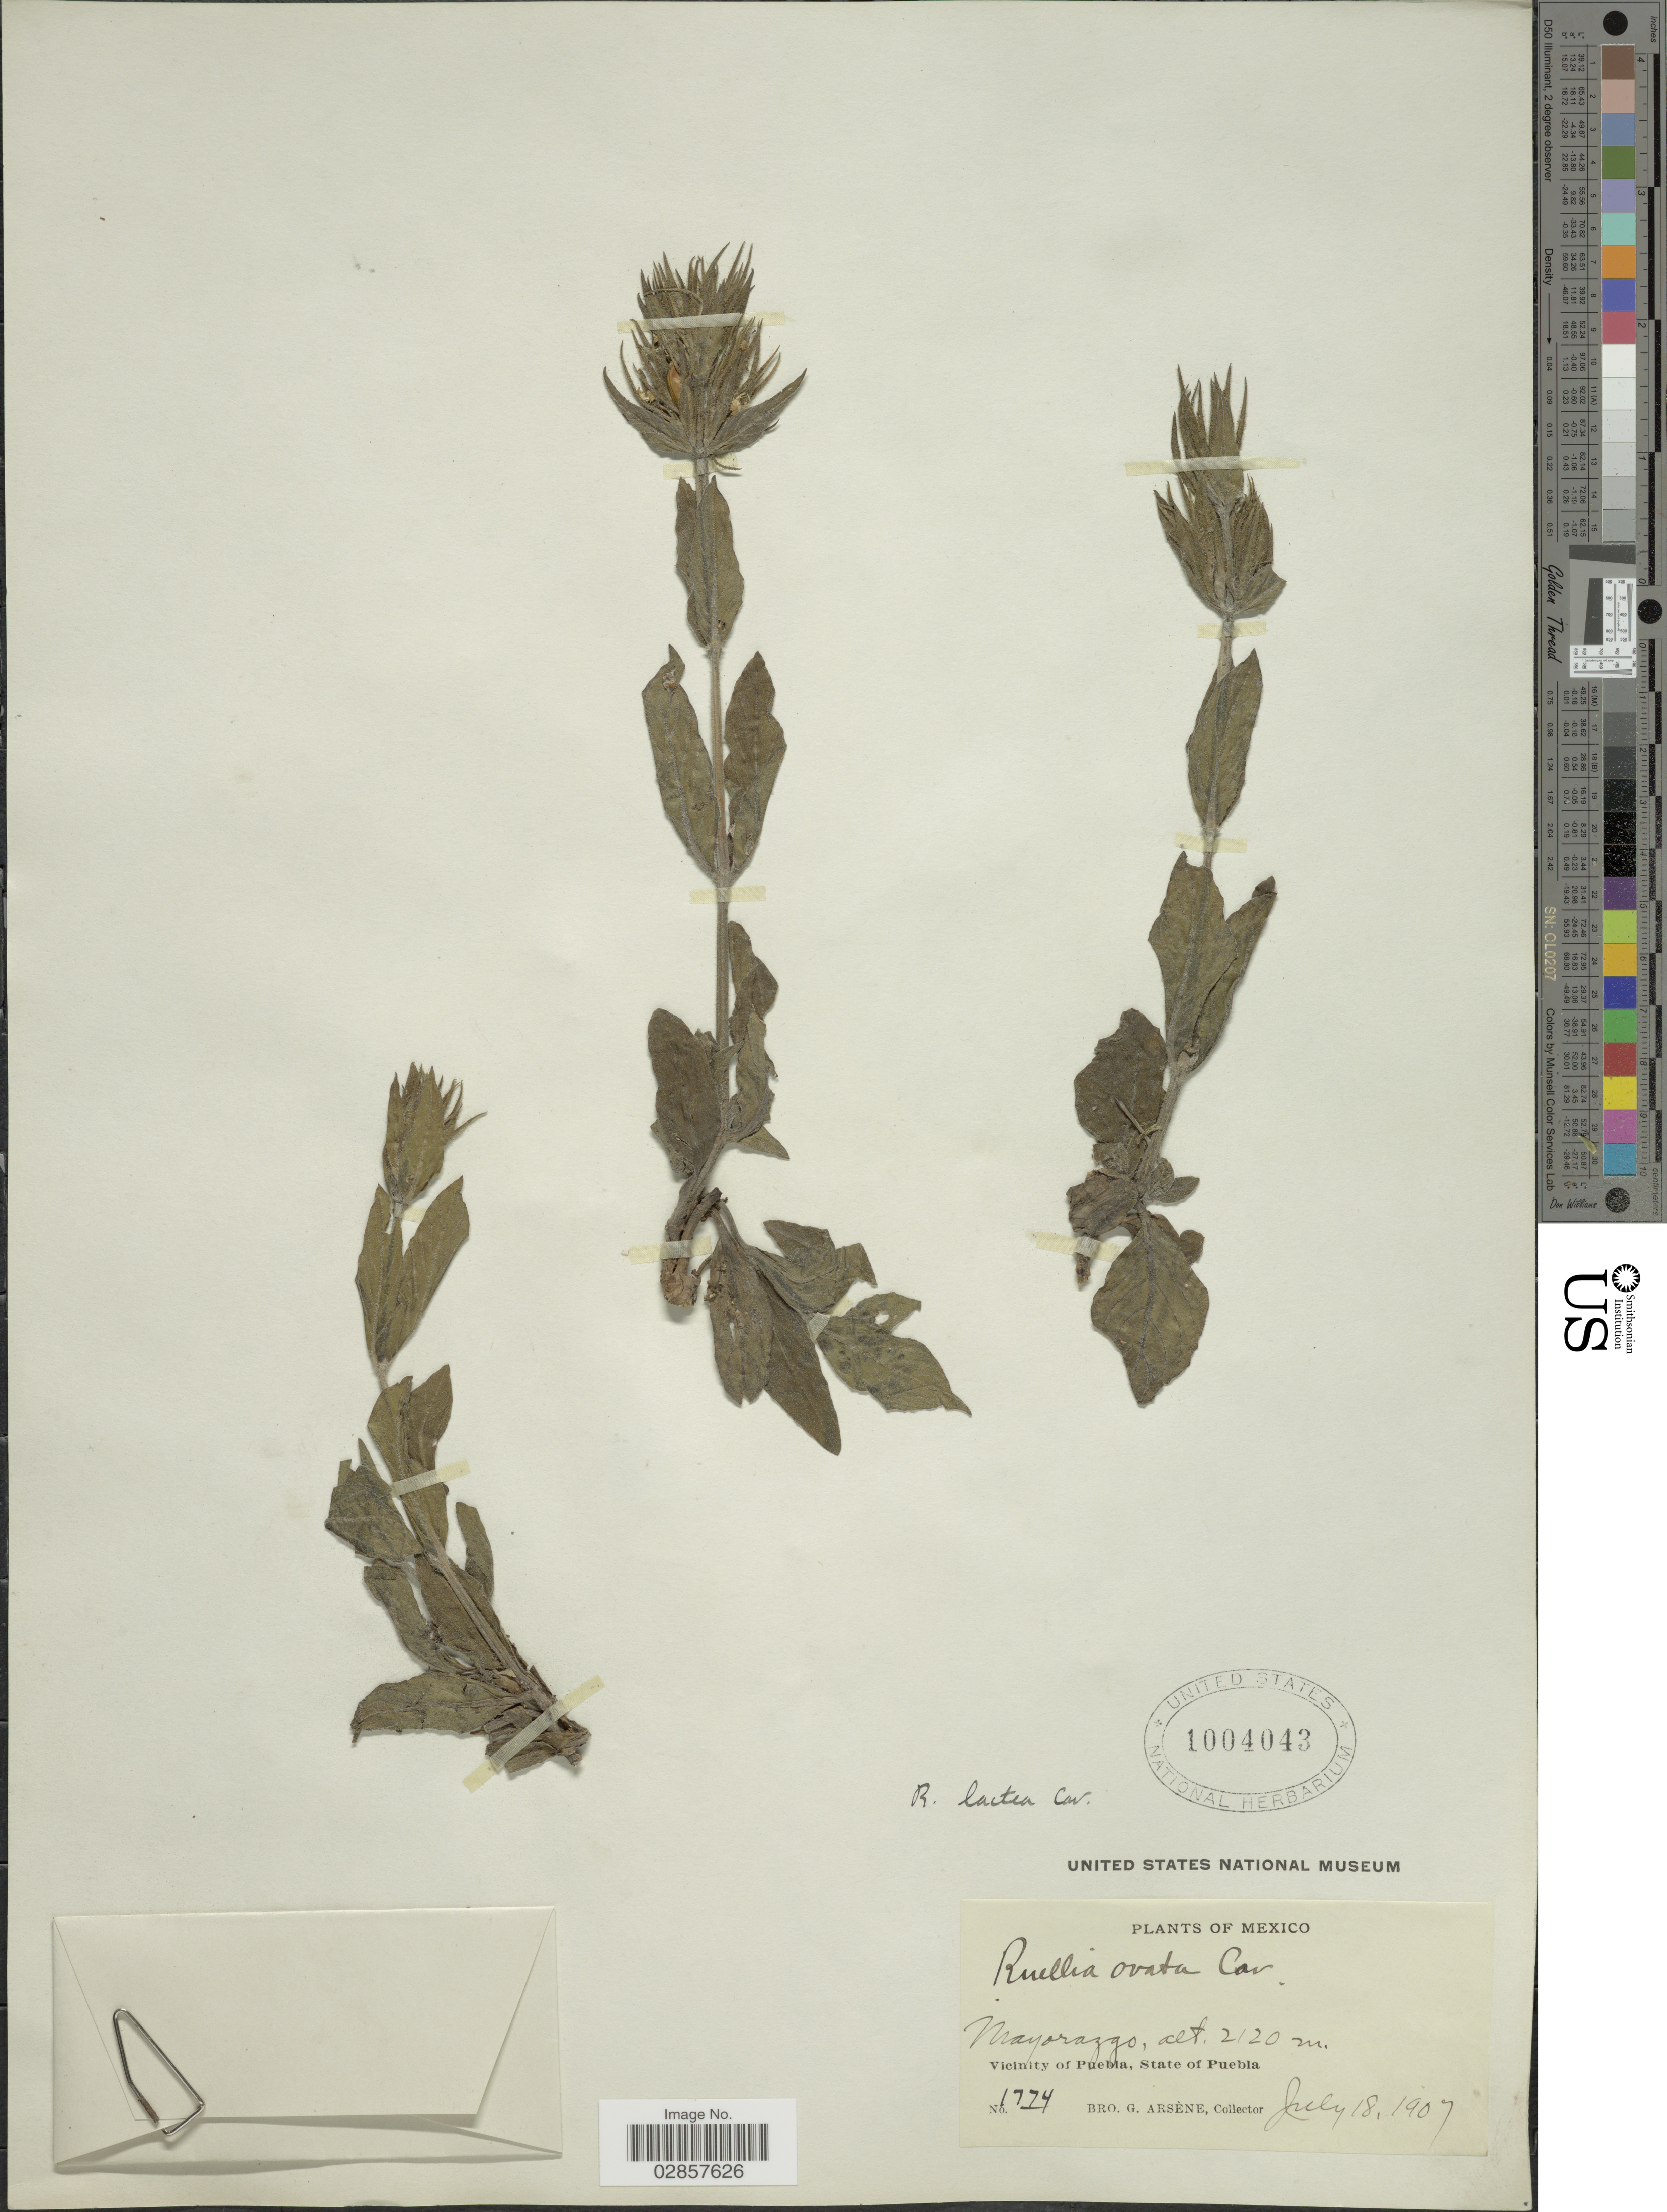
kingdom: Plantae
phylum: Tracheophyta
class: Magnoliopsida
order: Lamiales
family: Acanthaceae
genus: Ruellia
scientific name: Ruellia lactea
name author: Cav.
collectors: Bro. G. Arsène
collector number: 1774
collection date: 1907-07-18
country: Mexico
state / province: Puebla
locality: Mayorazzo, Vicinity of Puebla.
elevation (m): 2120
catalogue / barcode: US 1004043